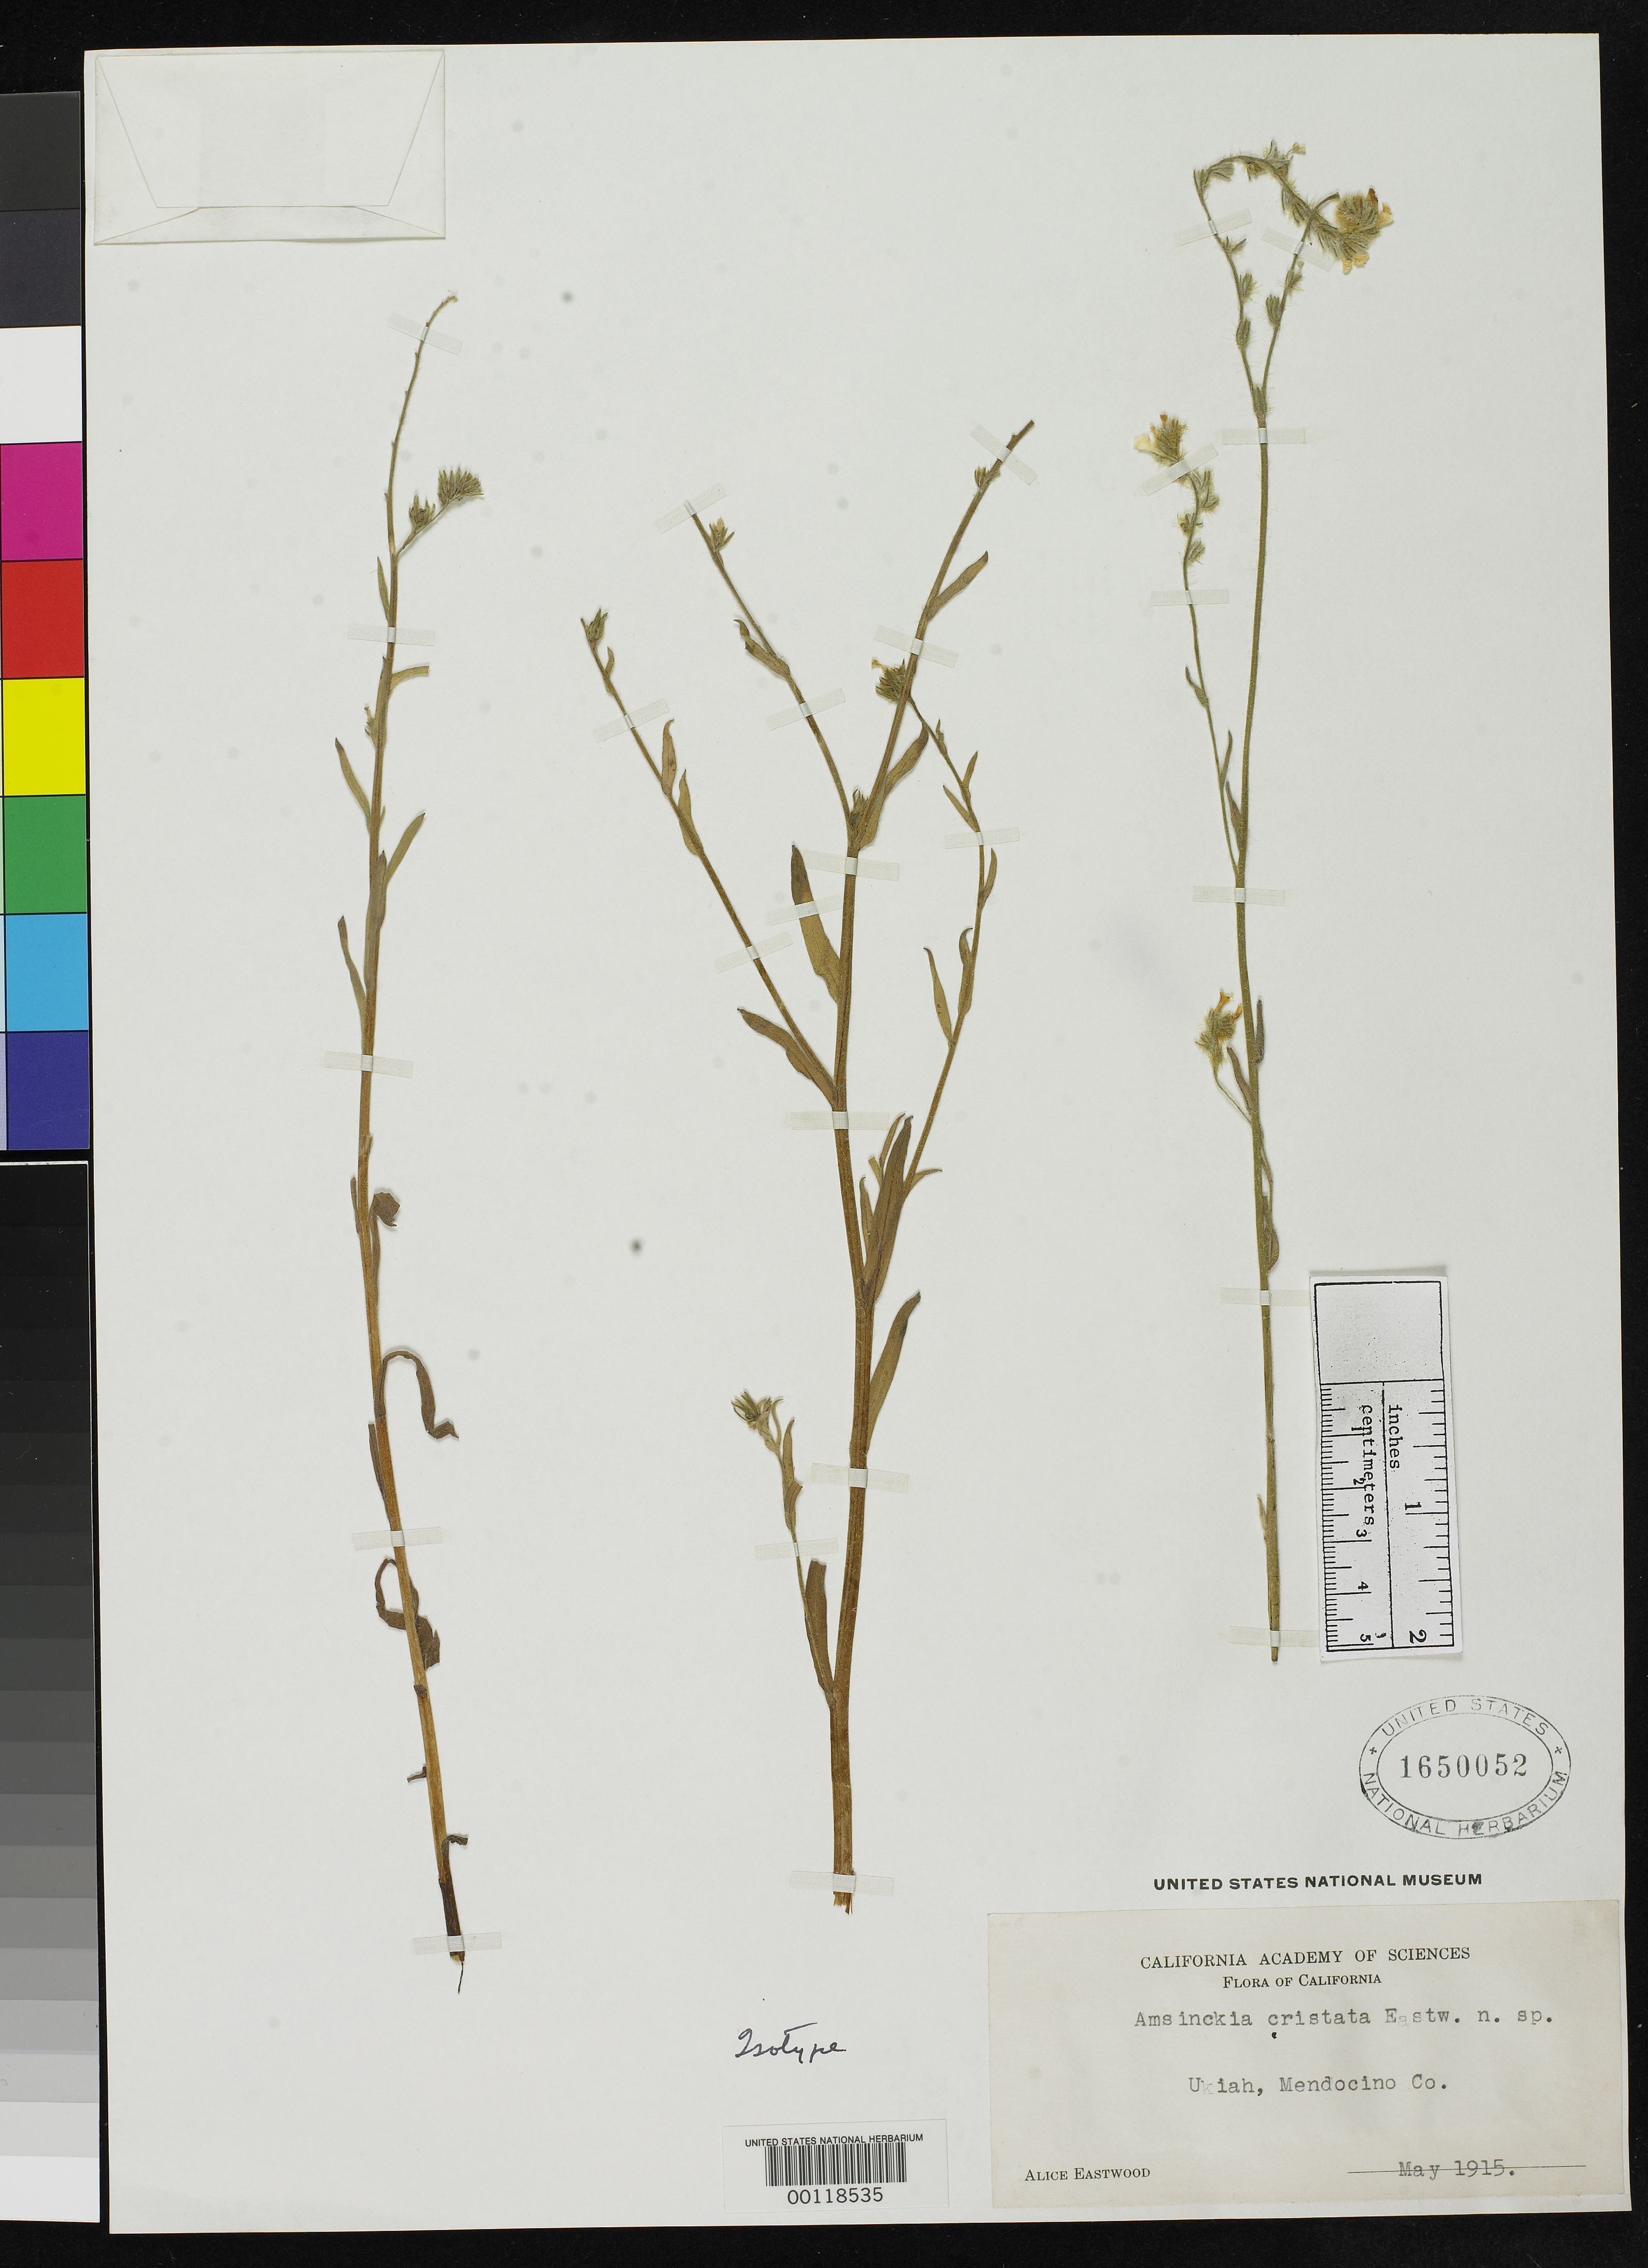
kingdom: Plantae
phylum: Tracheophyta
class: Magnoliopsida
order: Boraginales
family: Boraginaceae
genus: Amsinckia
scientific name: Amsinckia cristata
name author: Eastw. ex Suksd.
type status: Isotype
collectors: A. Eastwood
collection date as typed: May 1915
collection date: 1915-05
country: United States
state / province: California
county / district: Mendocino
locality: Ukiah.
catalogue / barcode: US 1650052